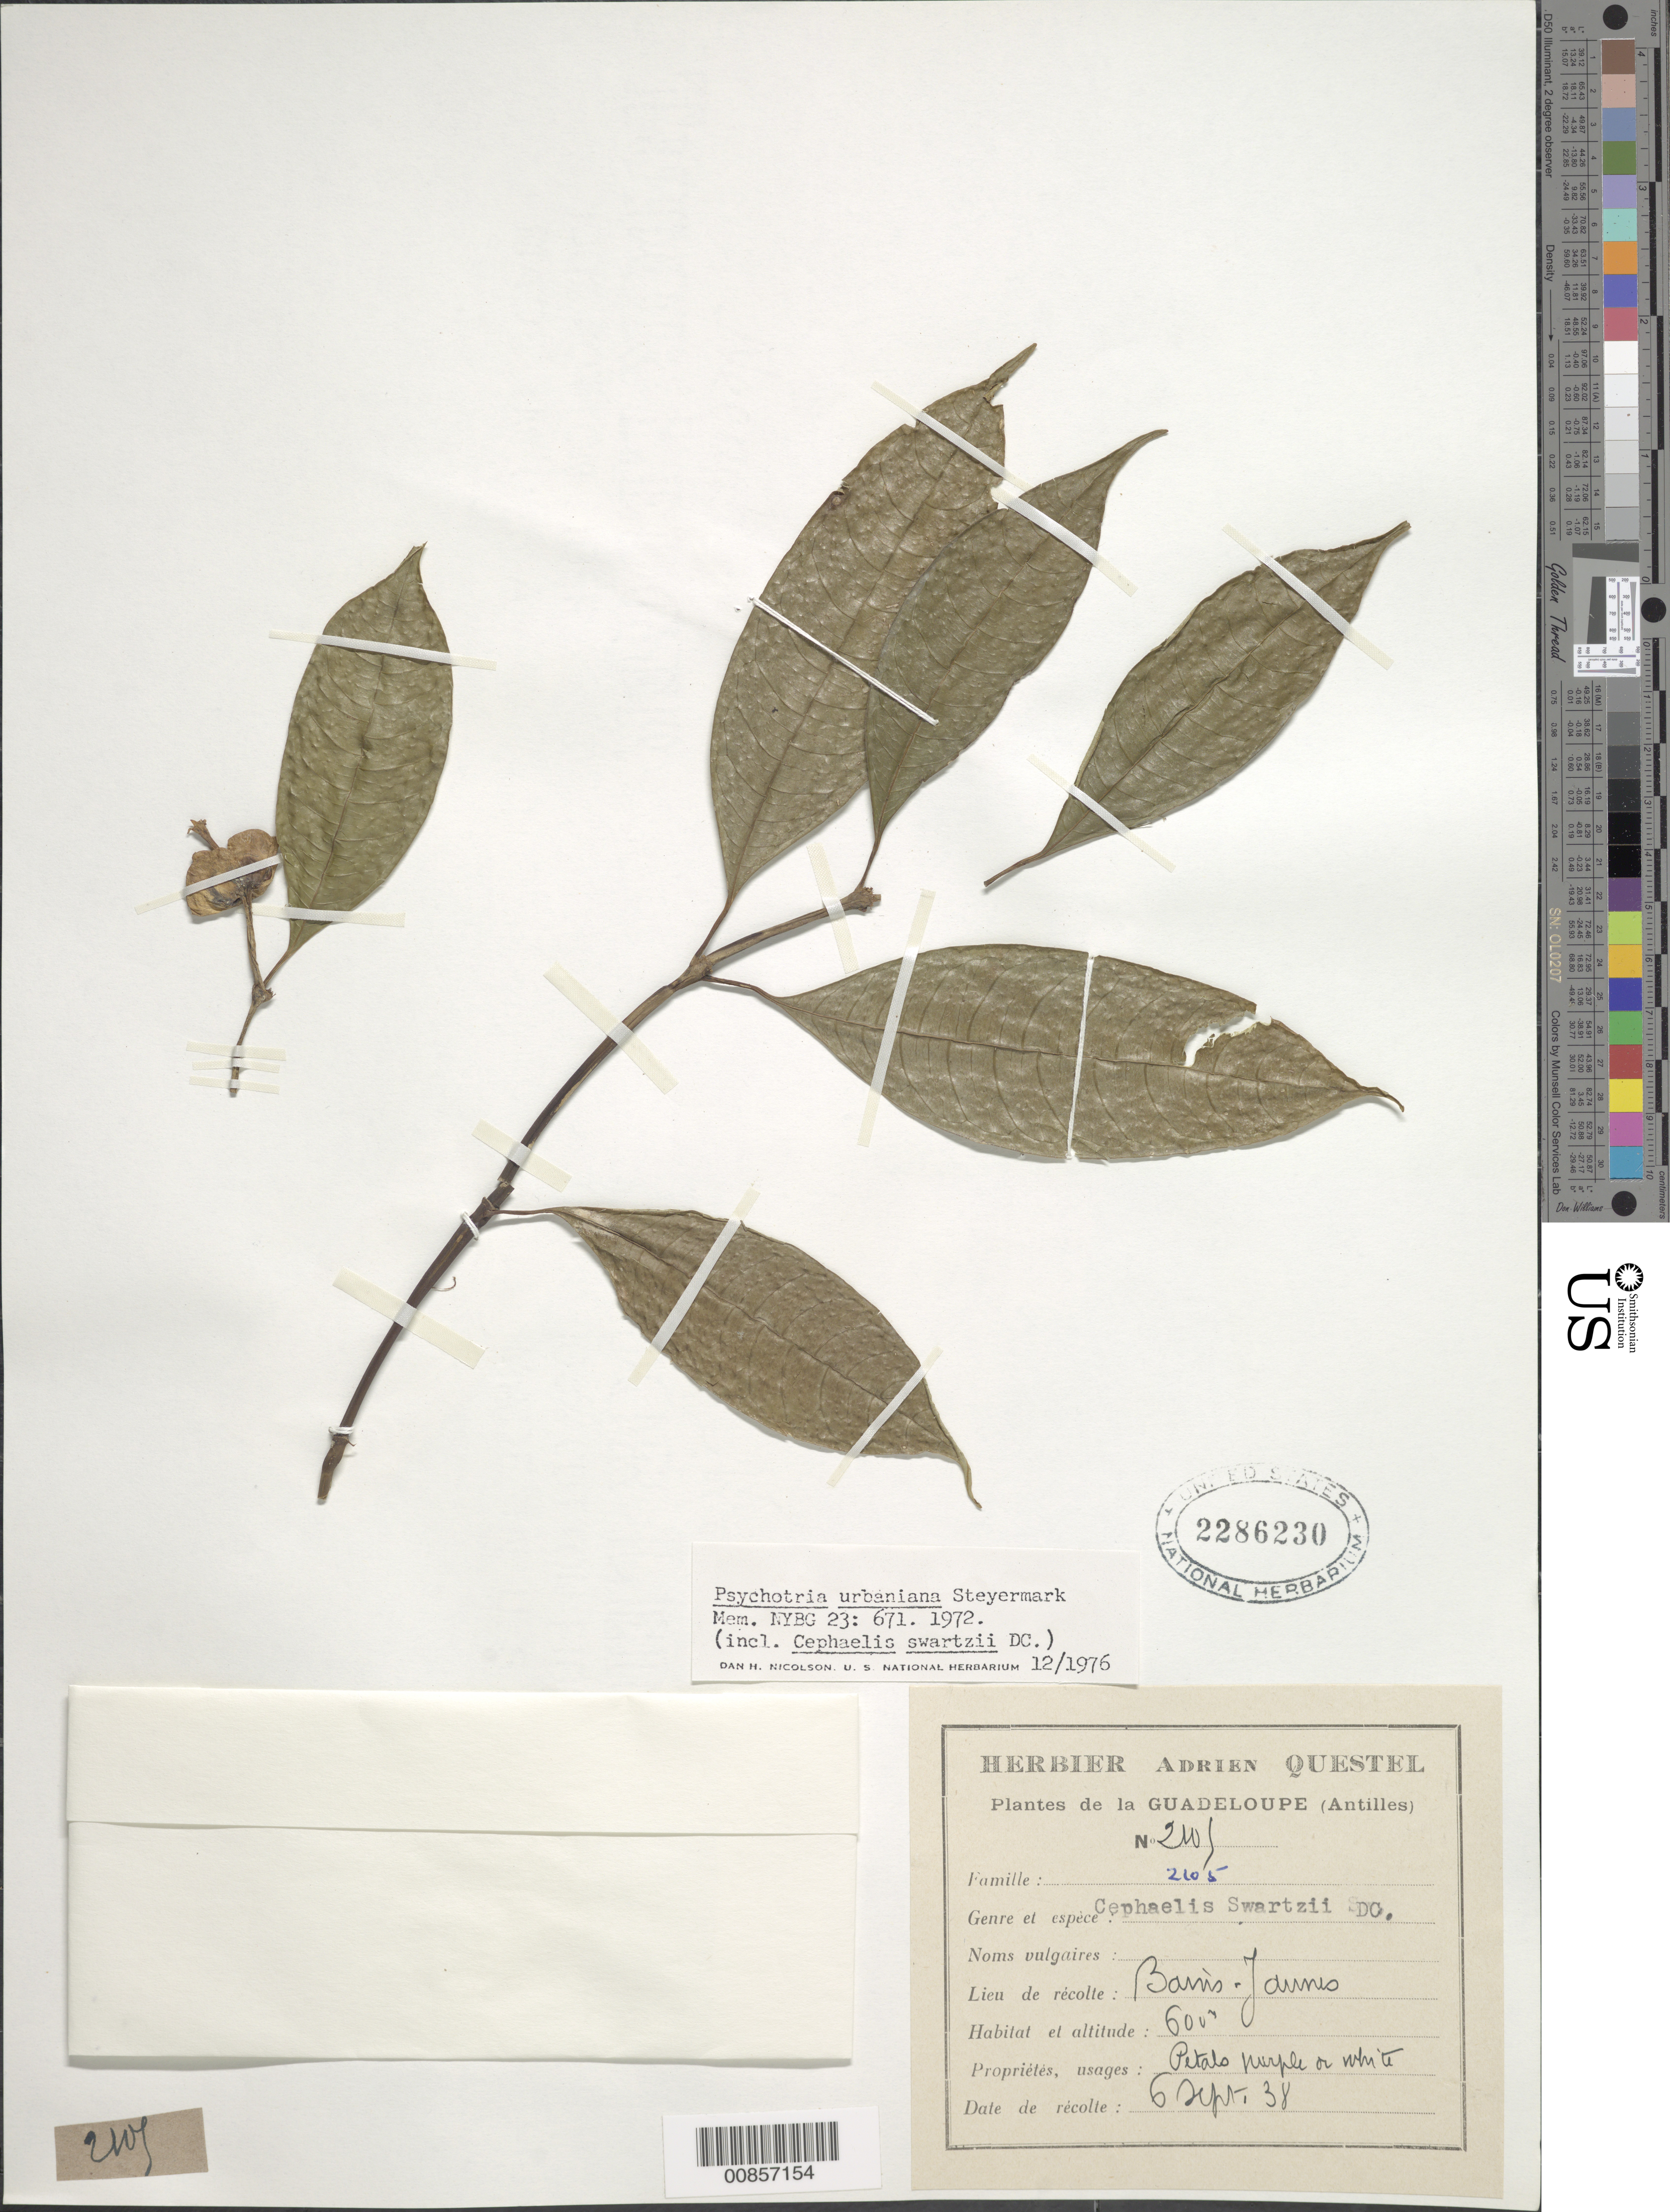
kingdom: Plantae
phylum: Tracheophyta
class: Magnoliopsida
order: Gentianales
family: Rubiaceae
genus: Psychotria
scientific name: Psychotria urbaniana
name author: Steyerm.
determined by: Nicolson, Dan H.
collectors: A. Questel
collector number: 2101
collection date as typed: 06 Sep 1938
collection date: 1938-09-06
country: Guadeloupe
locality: Bains. Jannes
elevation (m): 600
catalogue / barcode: US 2286230